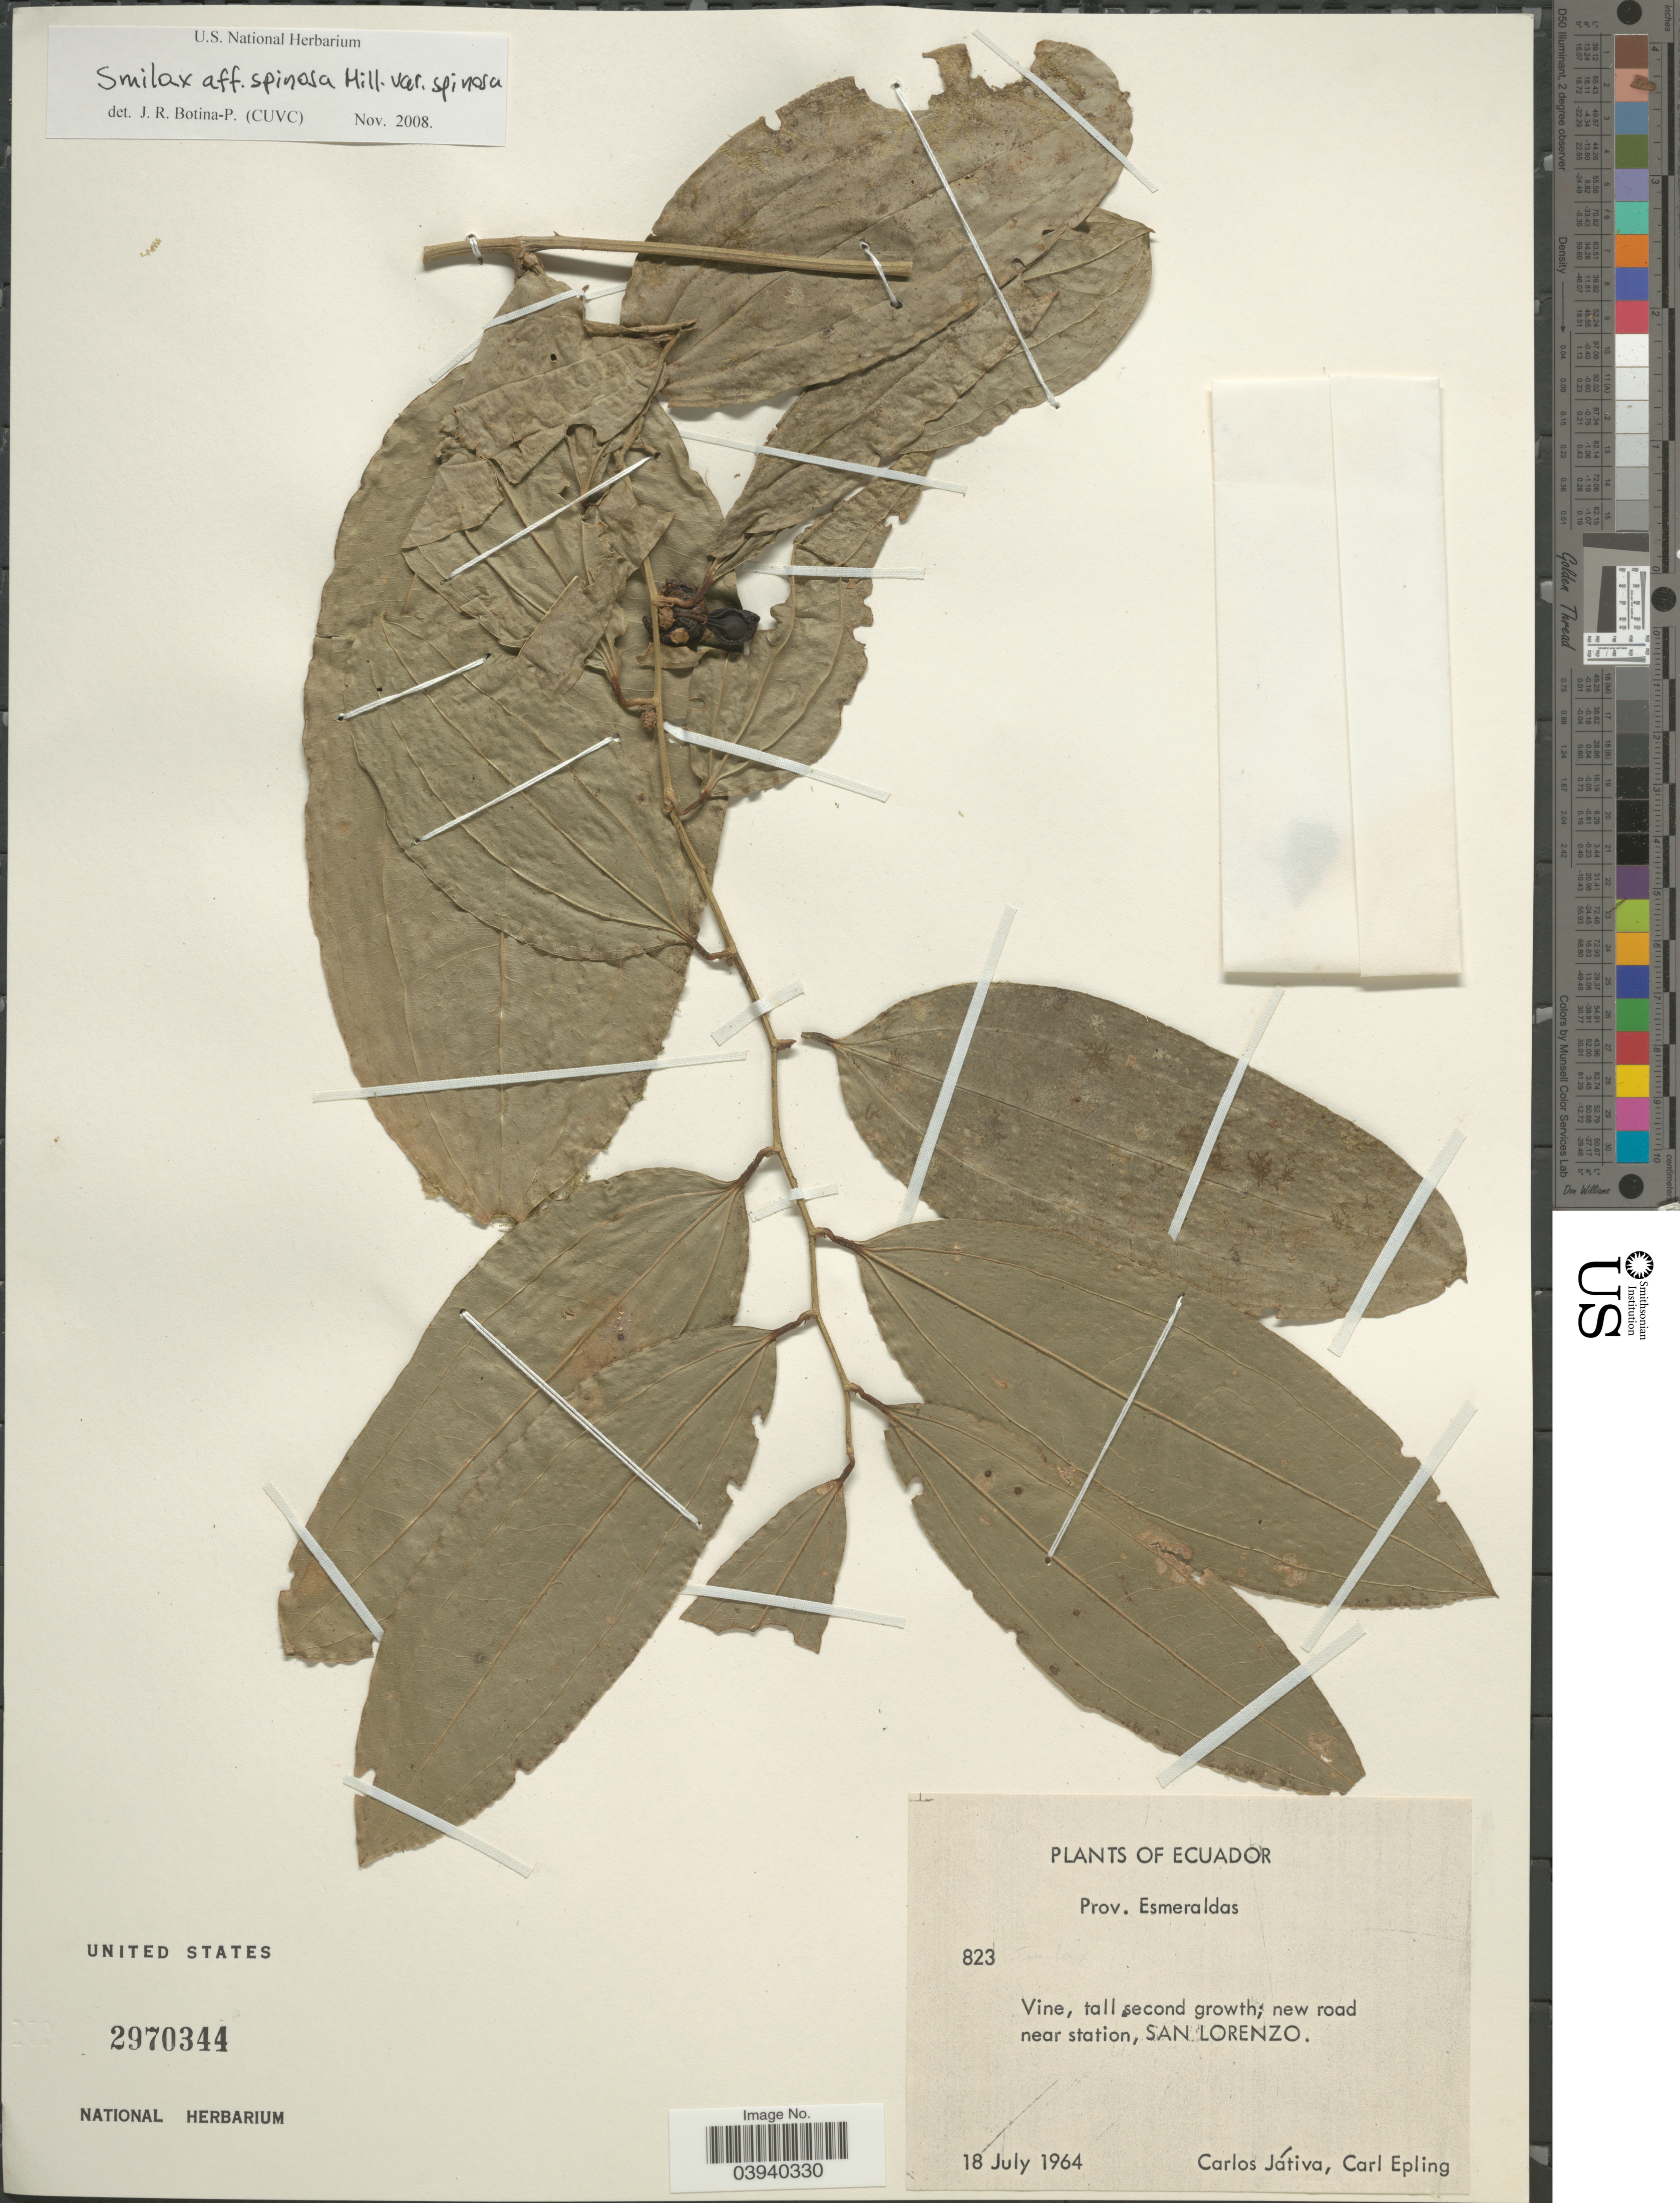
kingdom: Plantae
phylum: Tracheophyta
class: Liliopsida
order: Liliales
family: Smilacaceae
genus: Smilax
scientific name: Smilax spinosa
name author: Mill.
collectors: C. D. Játiva & C. C. Epling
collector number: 823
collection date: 1964-07-18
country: Ecuador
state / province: Esmeraldas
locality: New road near station, San Lorenzo.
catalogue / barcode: US 2970344